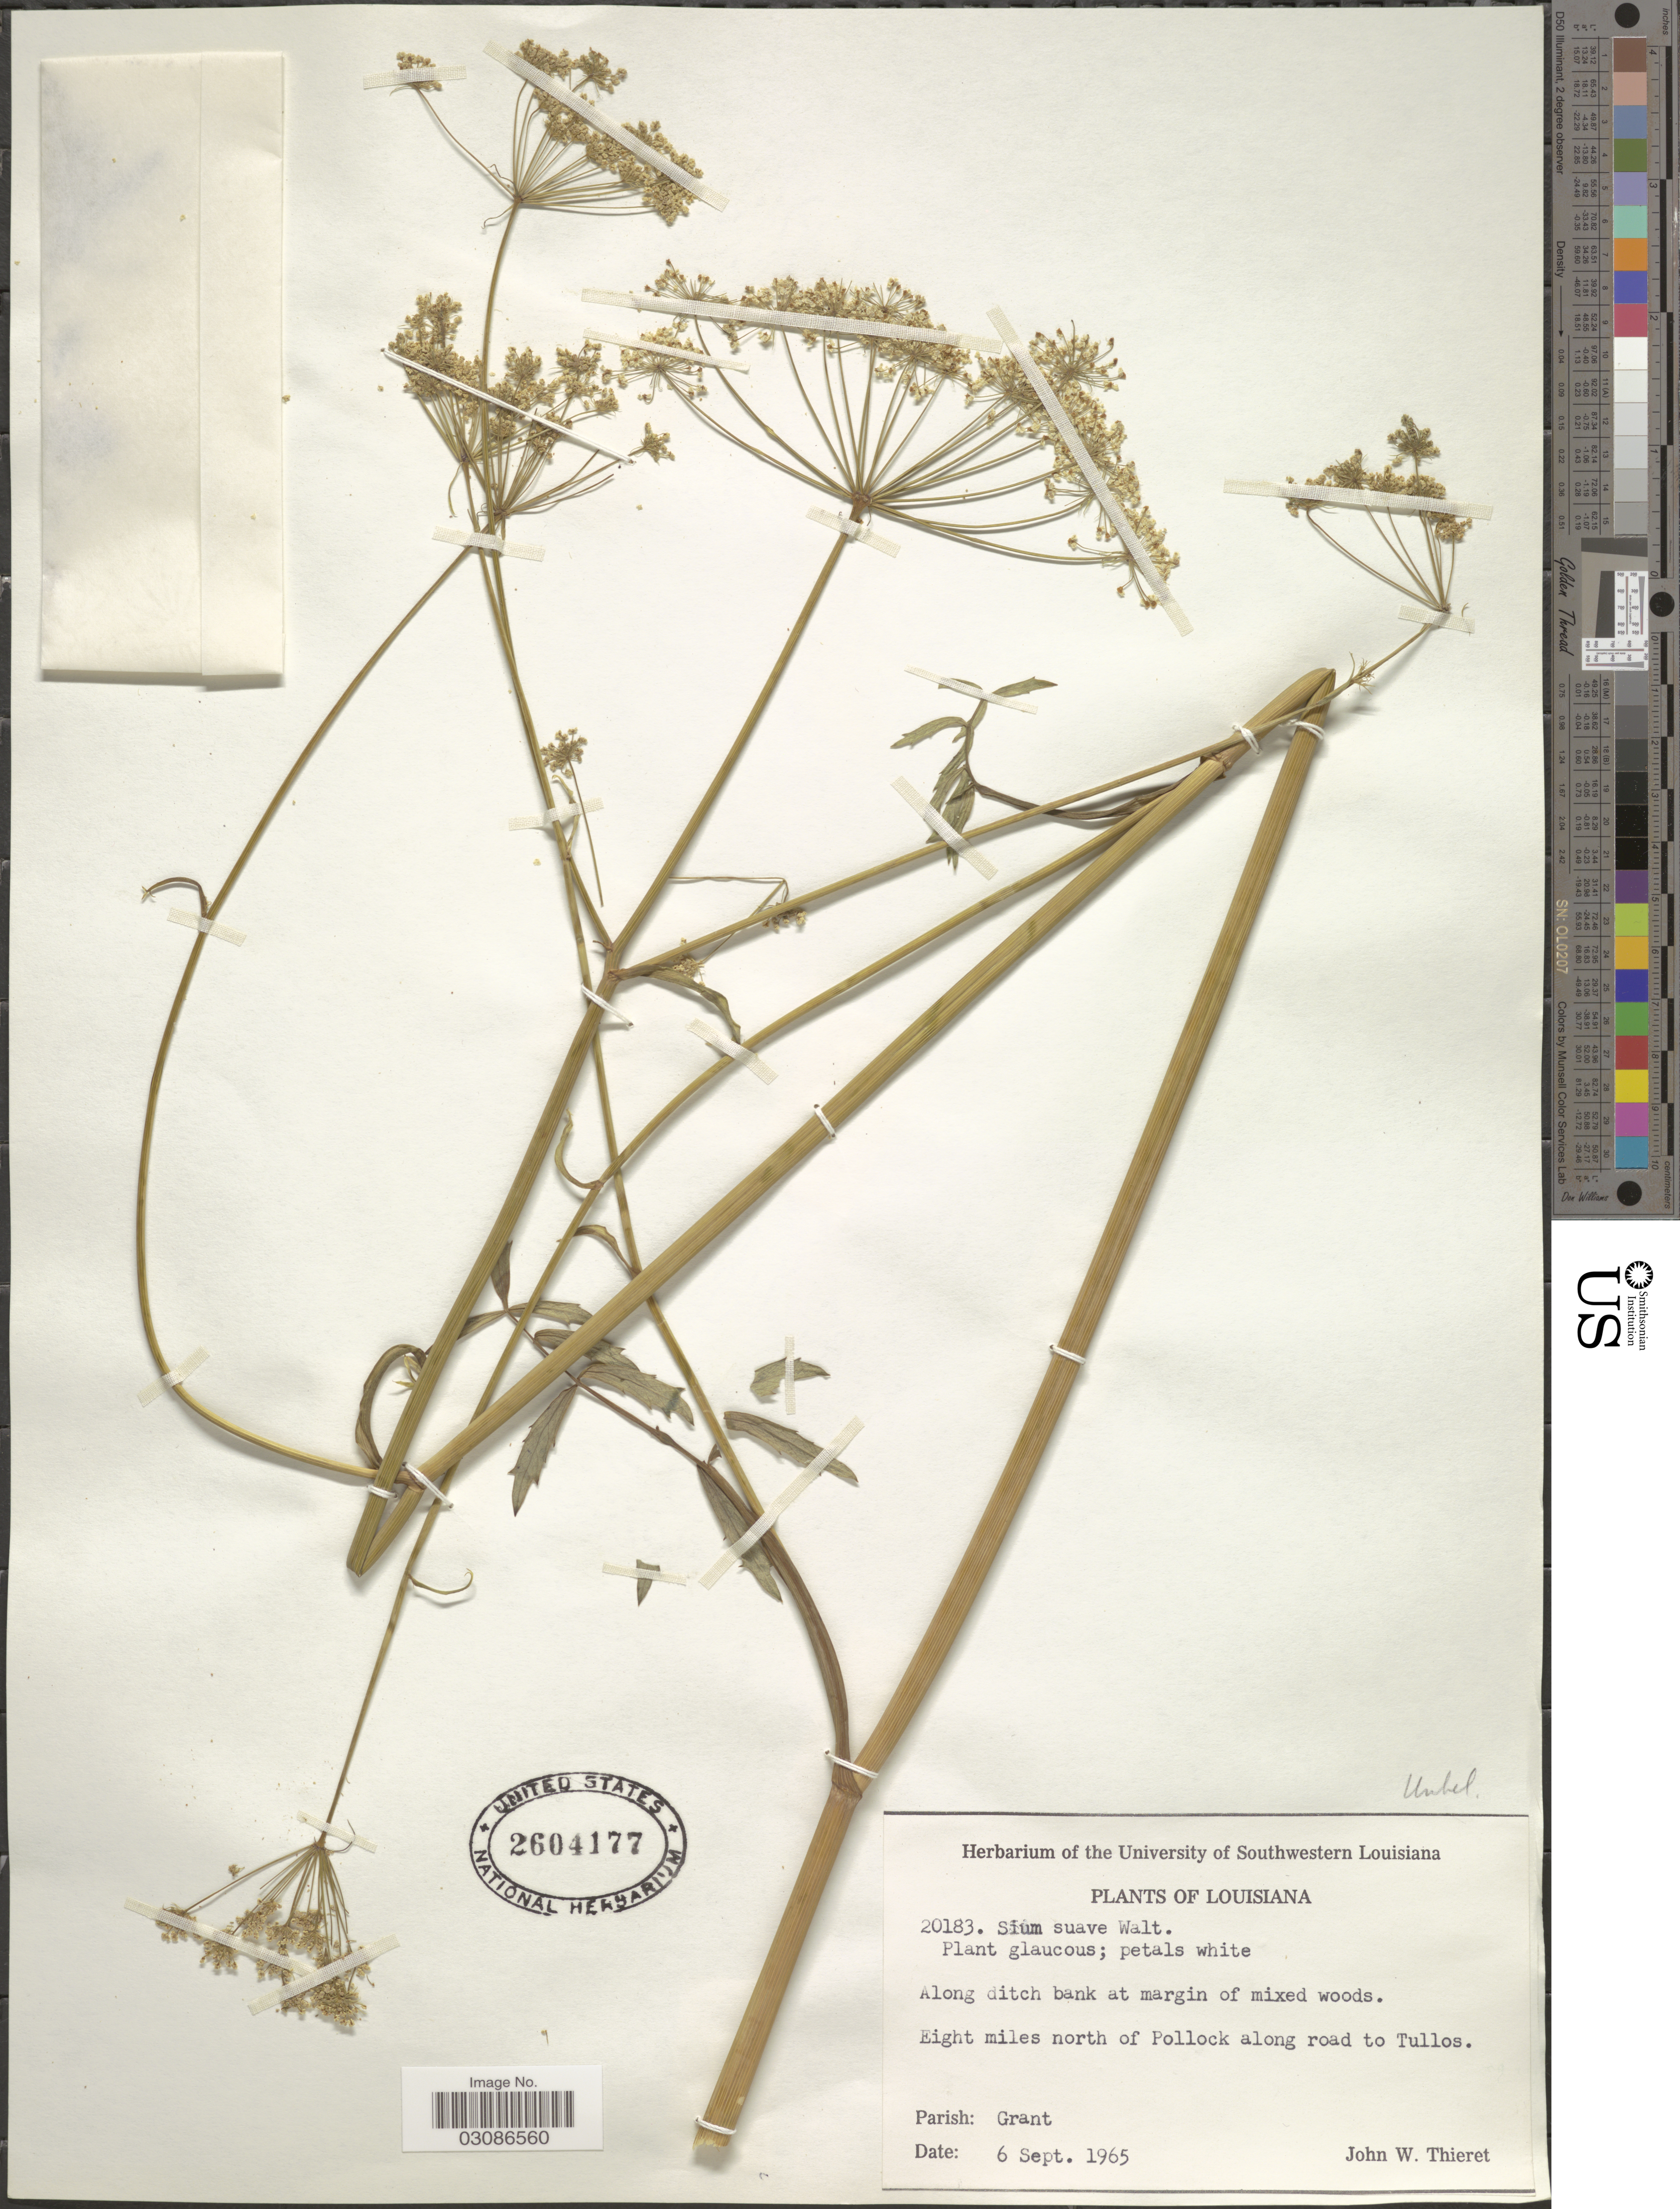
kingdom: Plantae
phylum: Tracheophyta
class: Magnoliopsida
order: Apiales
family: Apiaceae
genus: Sium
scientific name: Sium suave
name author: Walter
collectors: J. W. Thieret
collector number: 20183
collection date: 1965-09-06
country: United States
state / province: Louisiana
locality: Eight miles north of Pollock along road to Tullos.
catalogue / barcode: US 2604177